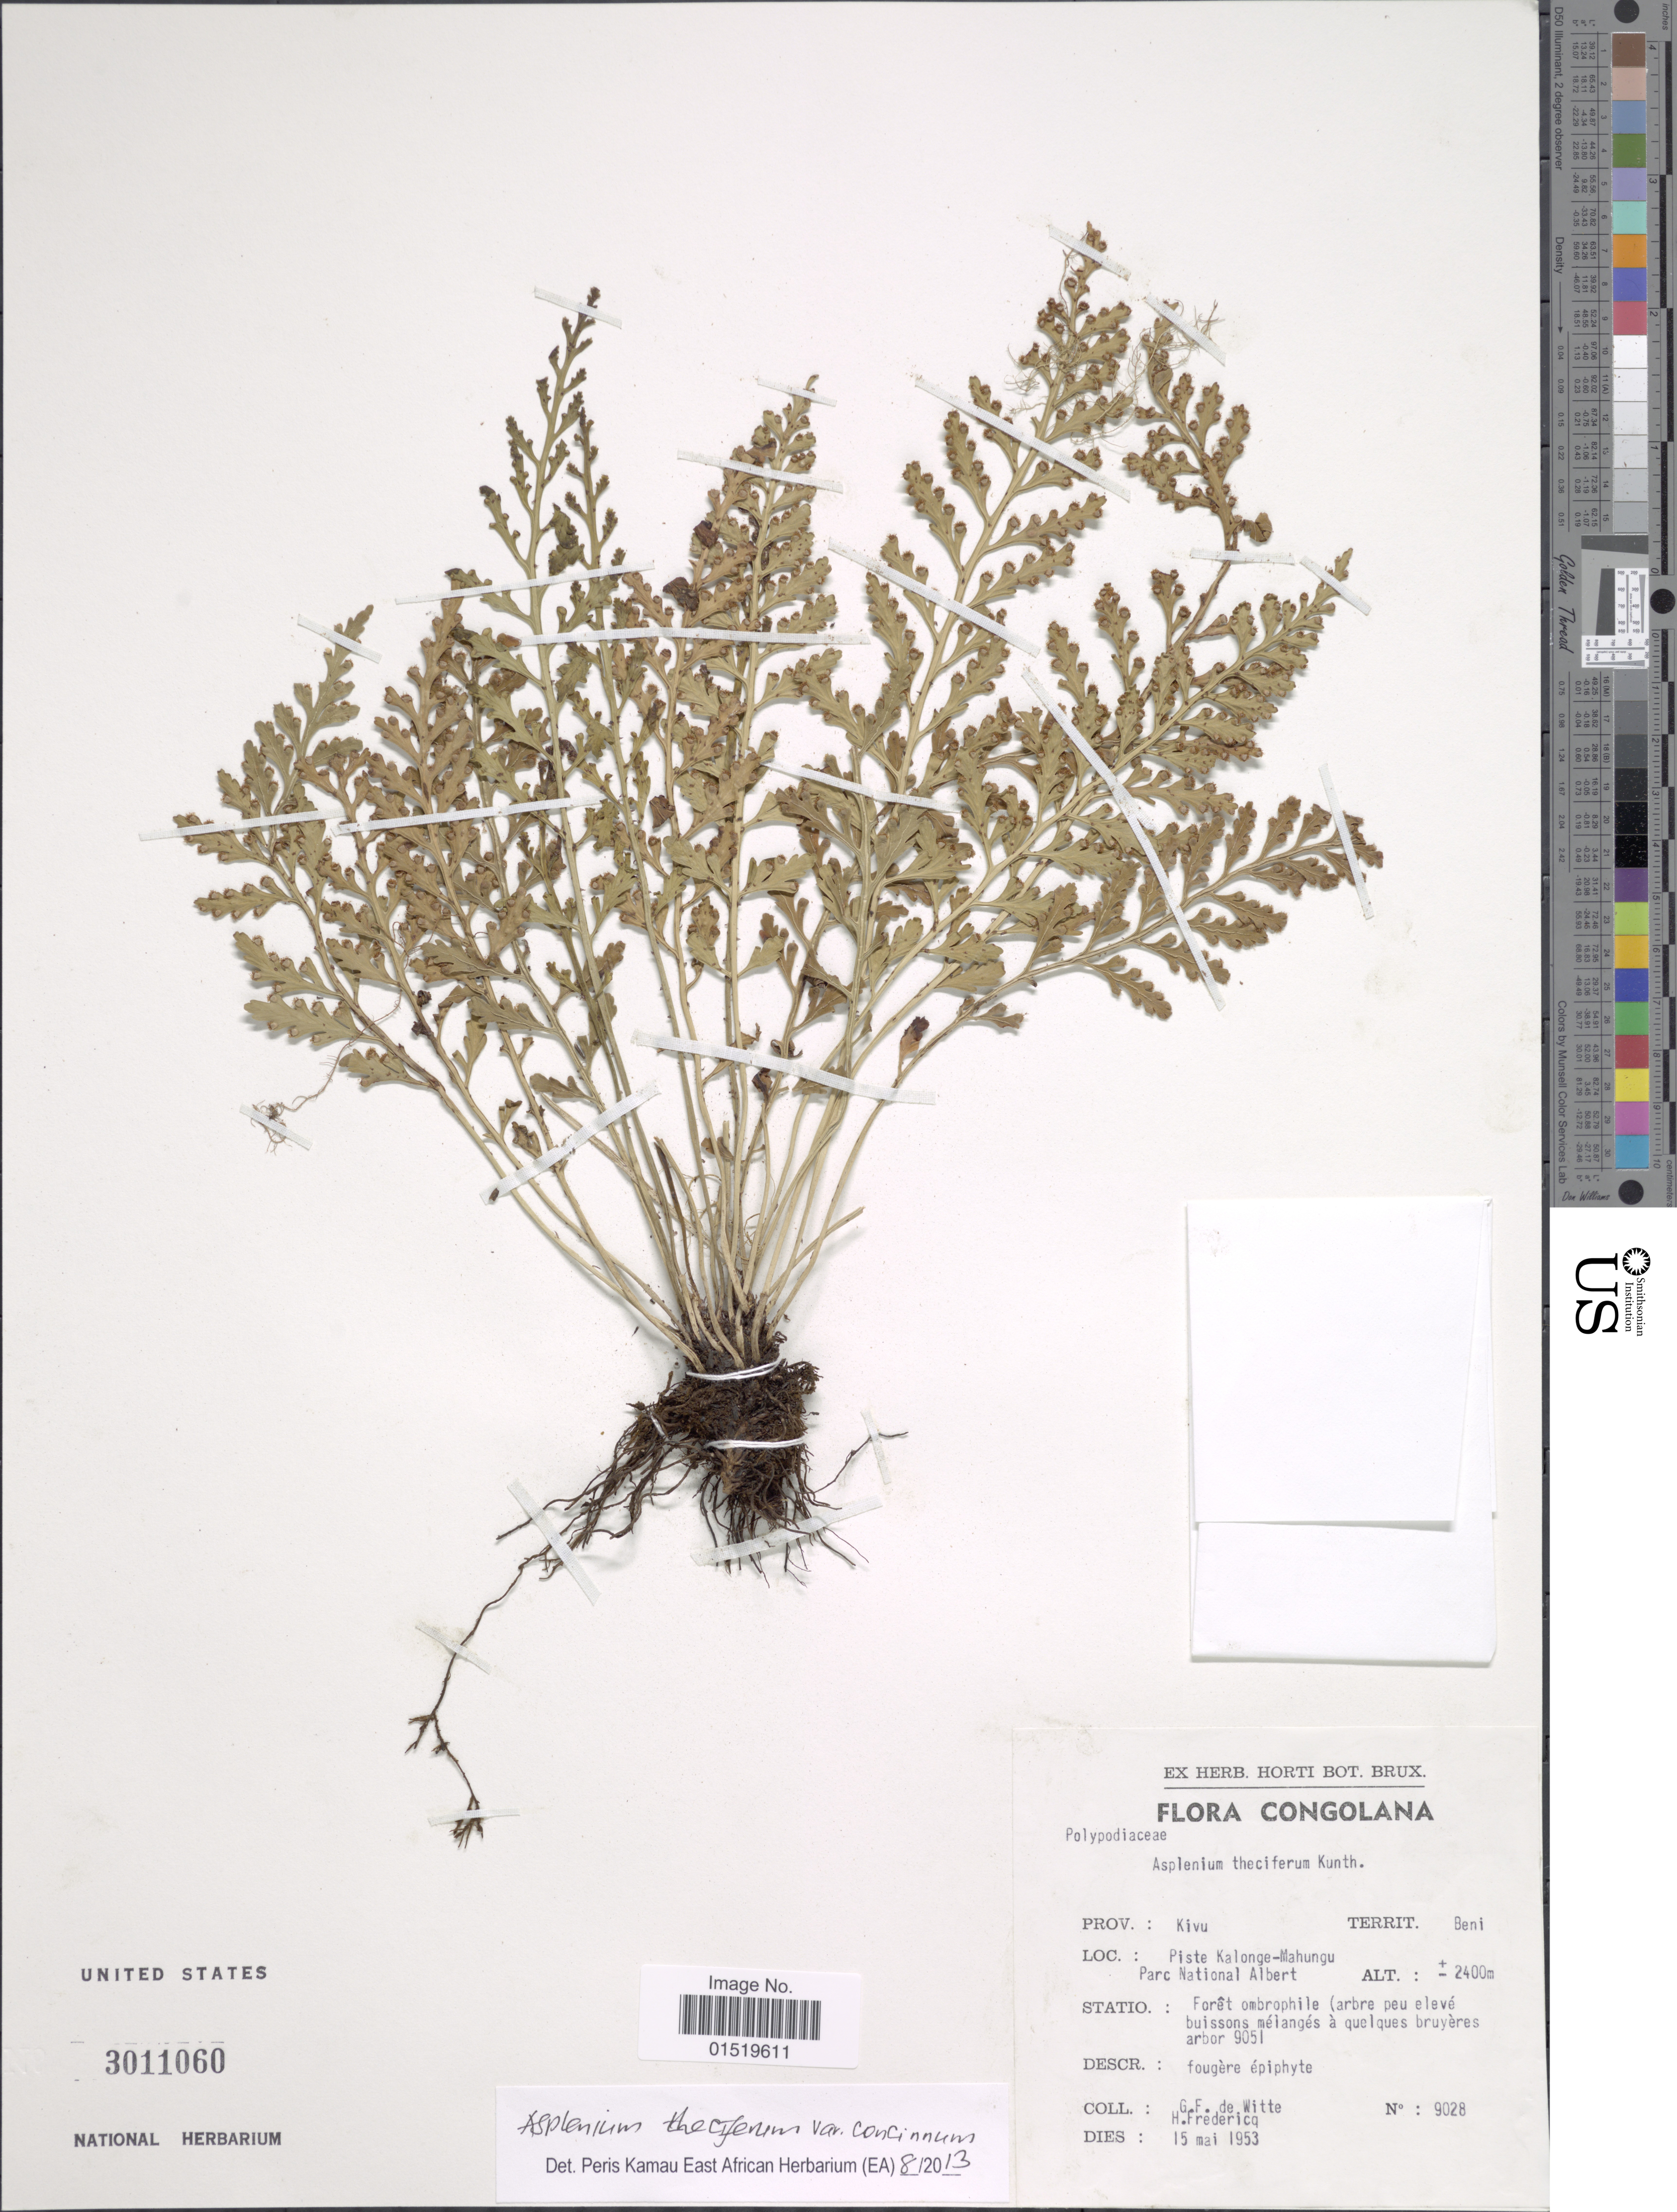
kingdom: Plantae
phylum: Tracheophyta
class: Polypodiopsida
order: Polypodiales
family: Aspleniaceae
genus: Asplenium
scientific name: Asplenium theciferum var. concinnum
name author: (Schrad.) Schelpe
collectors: G. de Witte & H. Fredericq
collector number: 9028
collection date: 1953-05-15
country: Congo, Democratic Republic of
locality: Prov. Kivu, Territ. Beni, Piste Kalonge-Mahungu Parc National Albert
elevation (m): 2400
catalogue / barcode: US 3011060